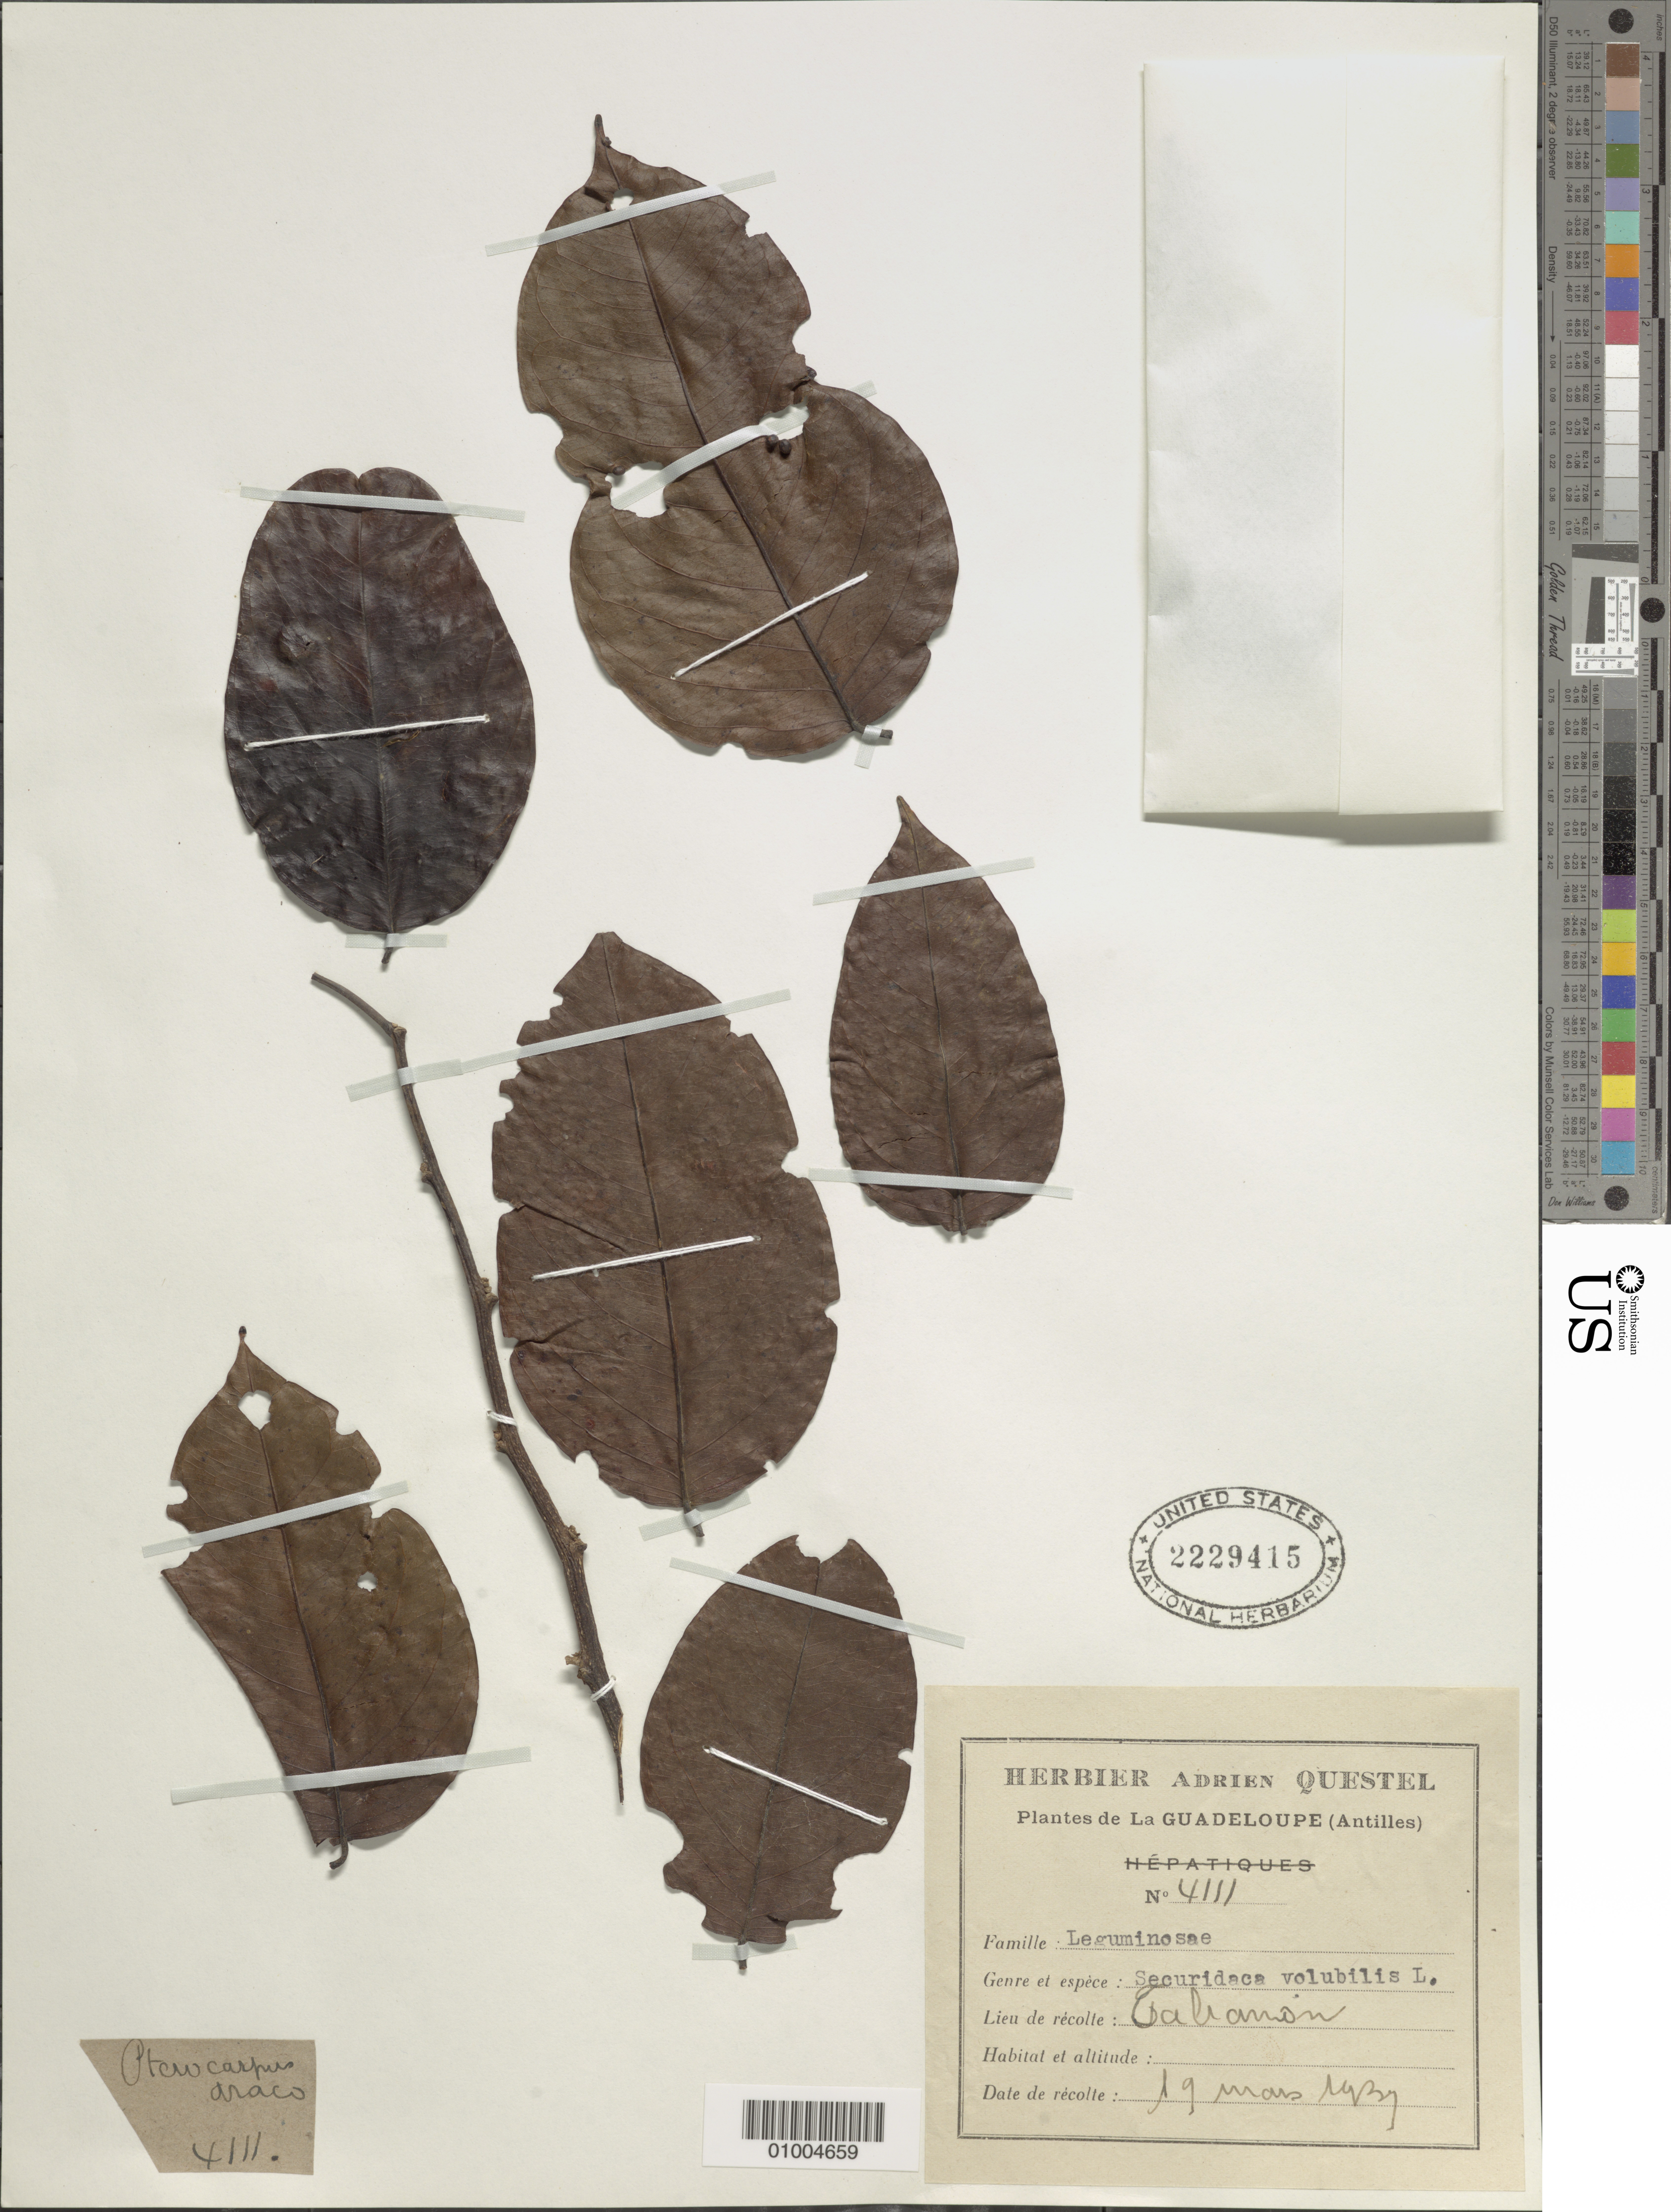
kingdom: Plantae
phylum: Tracheophyta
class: Magnoliopsida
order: Fabales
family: Polygalaceae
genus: Securidaca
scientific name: Securidaca volubilis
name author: L.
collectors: A. Questel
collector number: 4111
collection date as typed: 19 Mar 1939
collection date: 1939-03-19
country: Guadeloupe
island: Basse Terre [Guadeloupe]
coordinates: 0 N, 0 E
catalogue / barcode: US 2229415